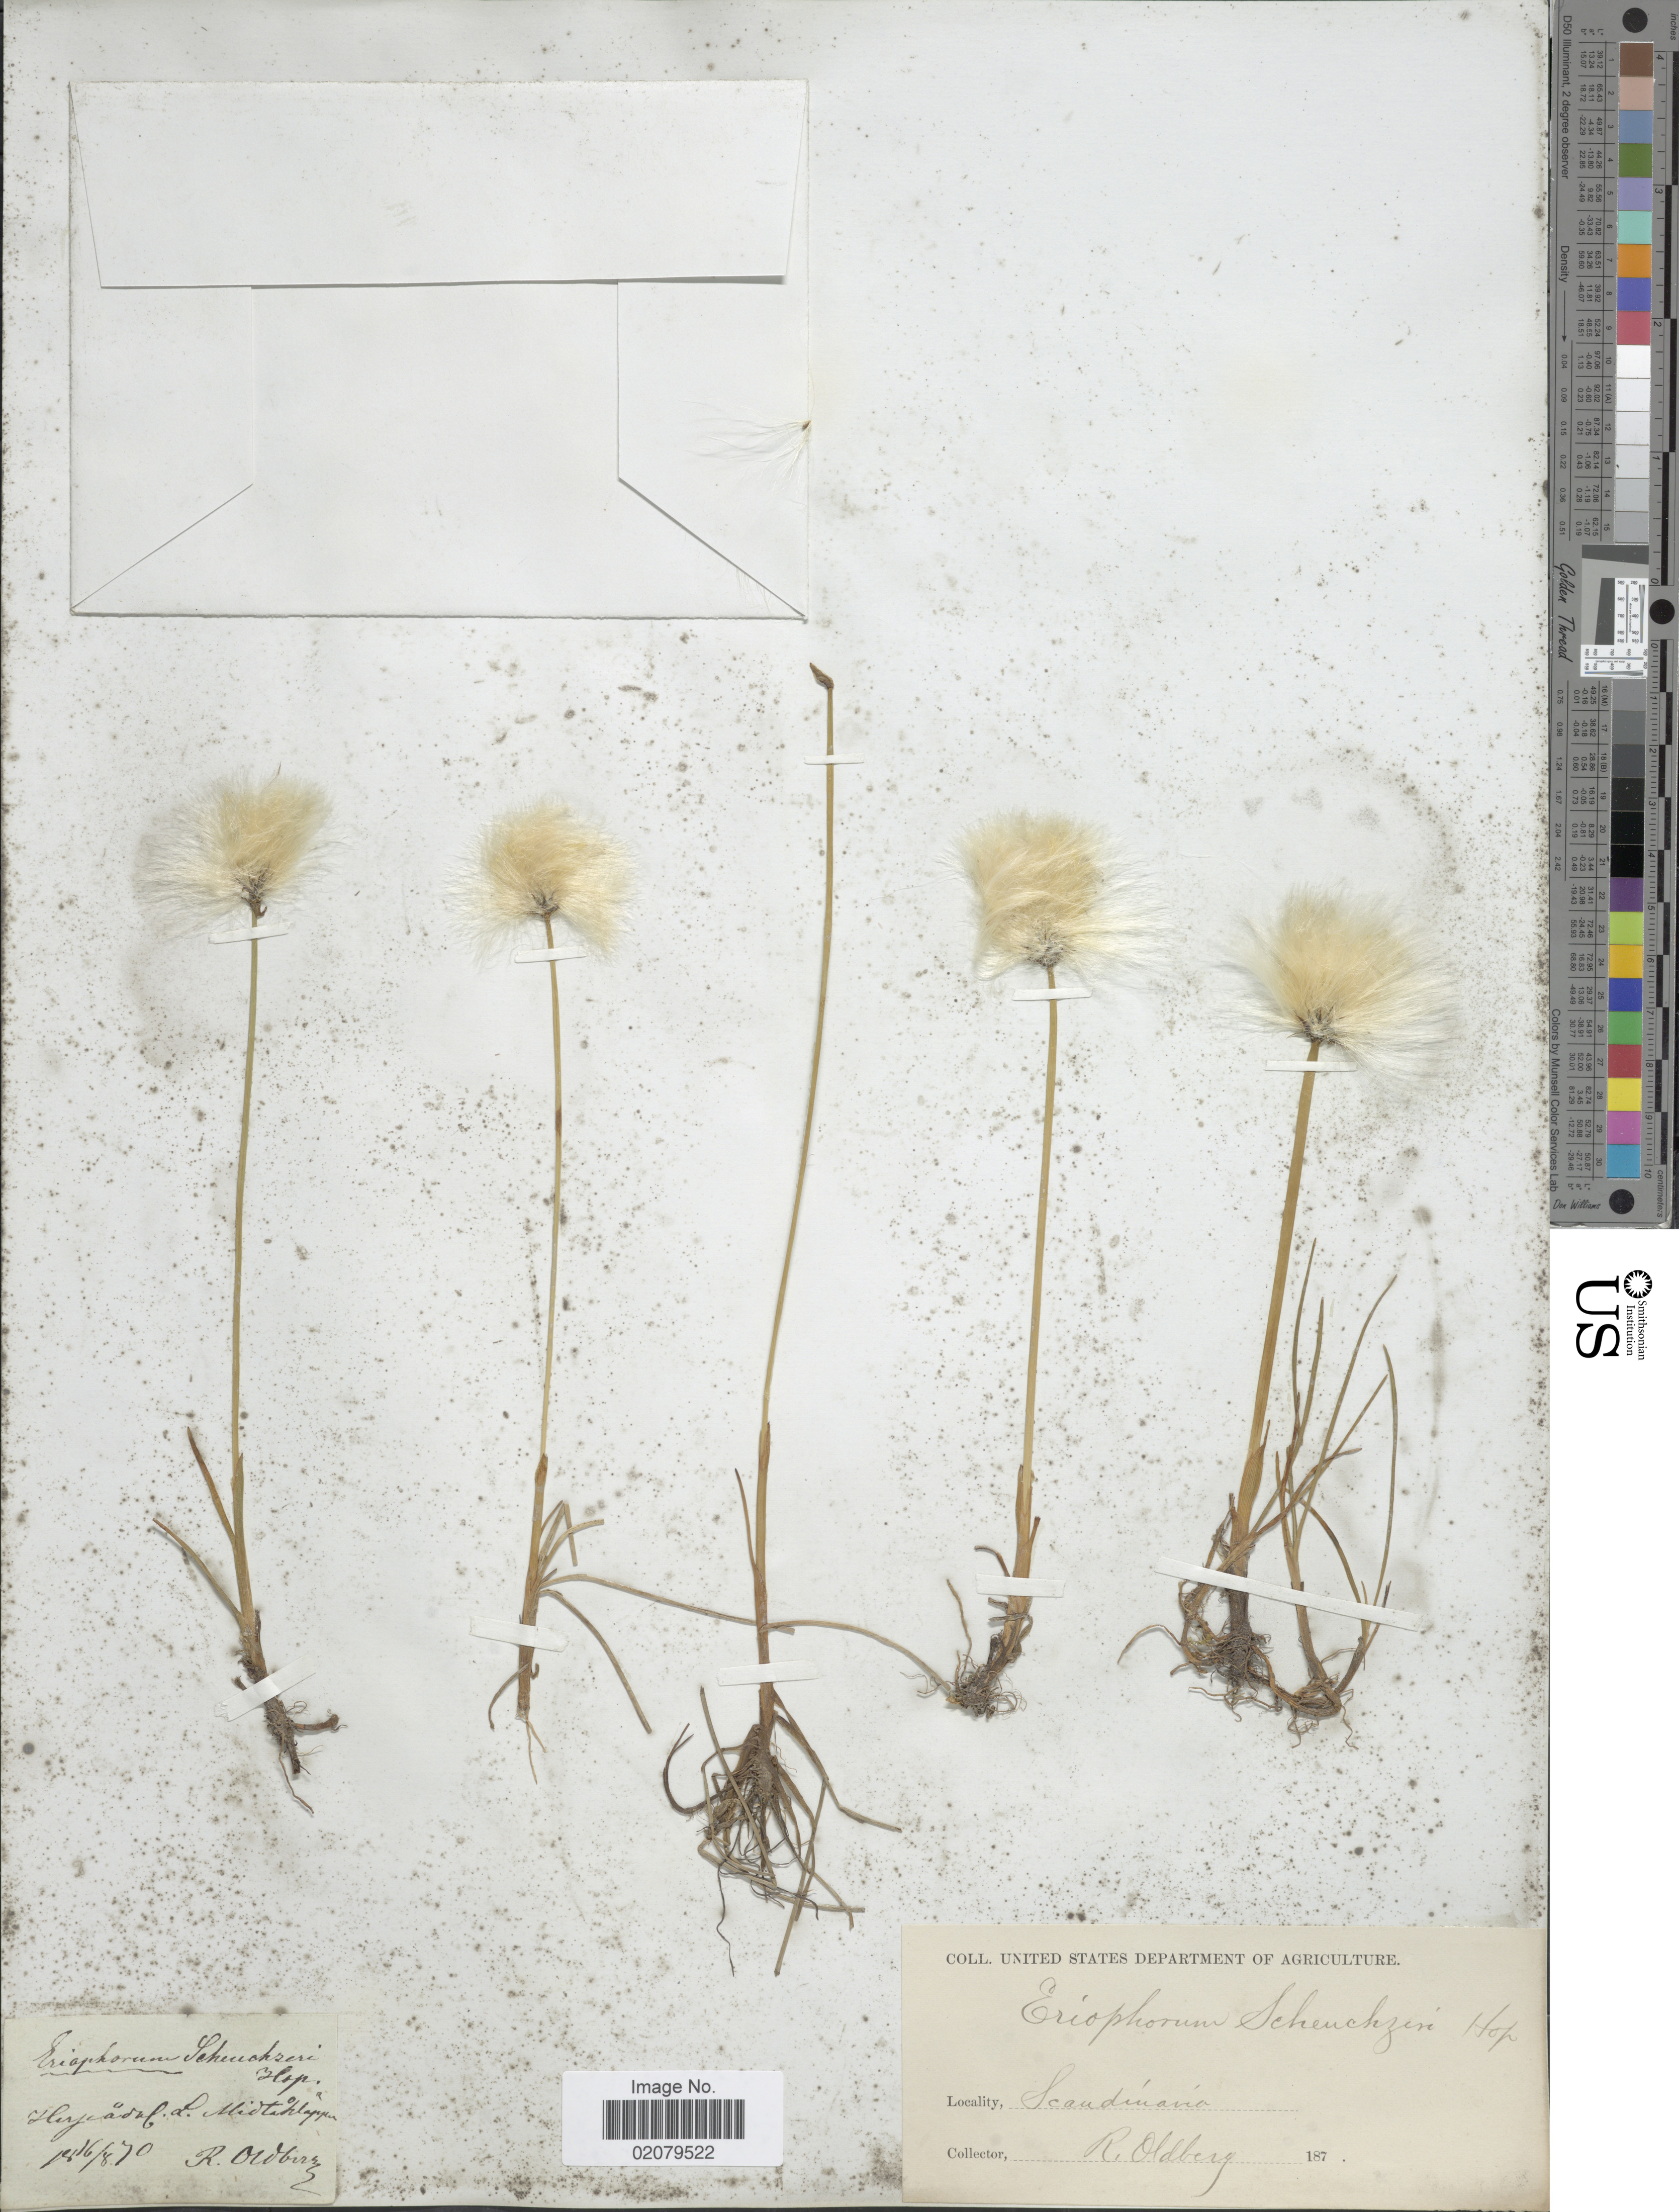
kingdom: Plantae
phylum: Tracheophyta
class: Liliopsida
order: Poales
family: Cyperaceae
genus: Eriophorum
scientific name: Eriophorum scheuchzeri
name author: Hoppe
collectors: R. Oldberg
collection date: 1870-08-16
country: Sweden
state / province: Jamtland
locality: Härjedalen